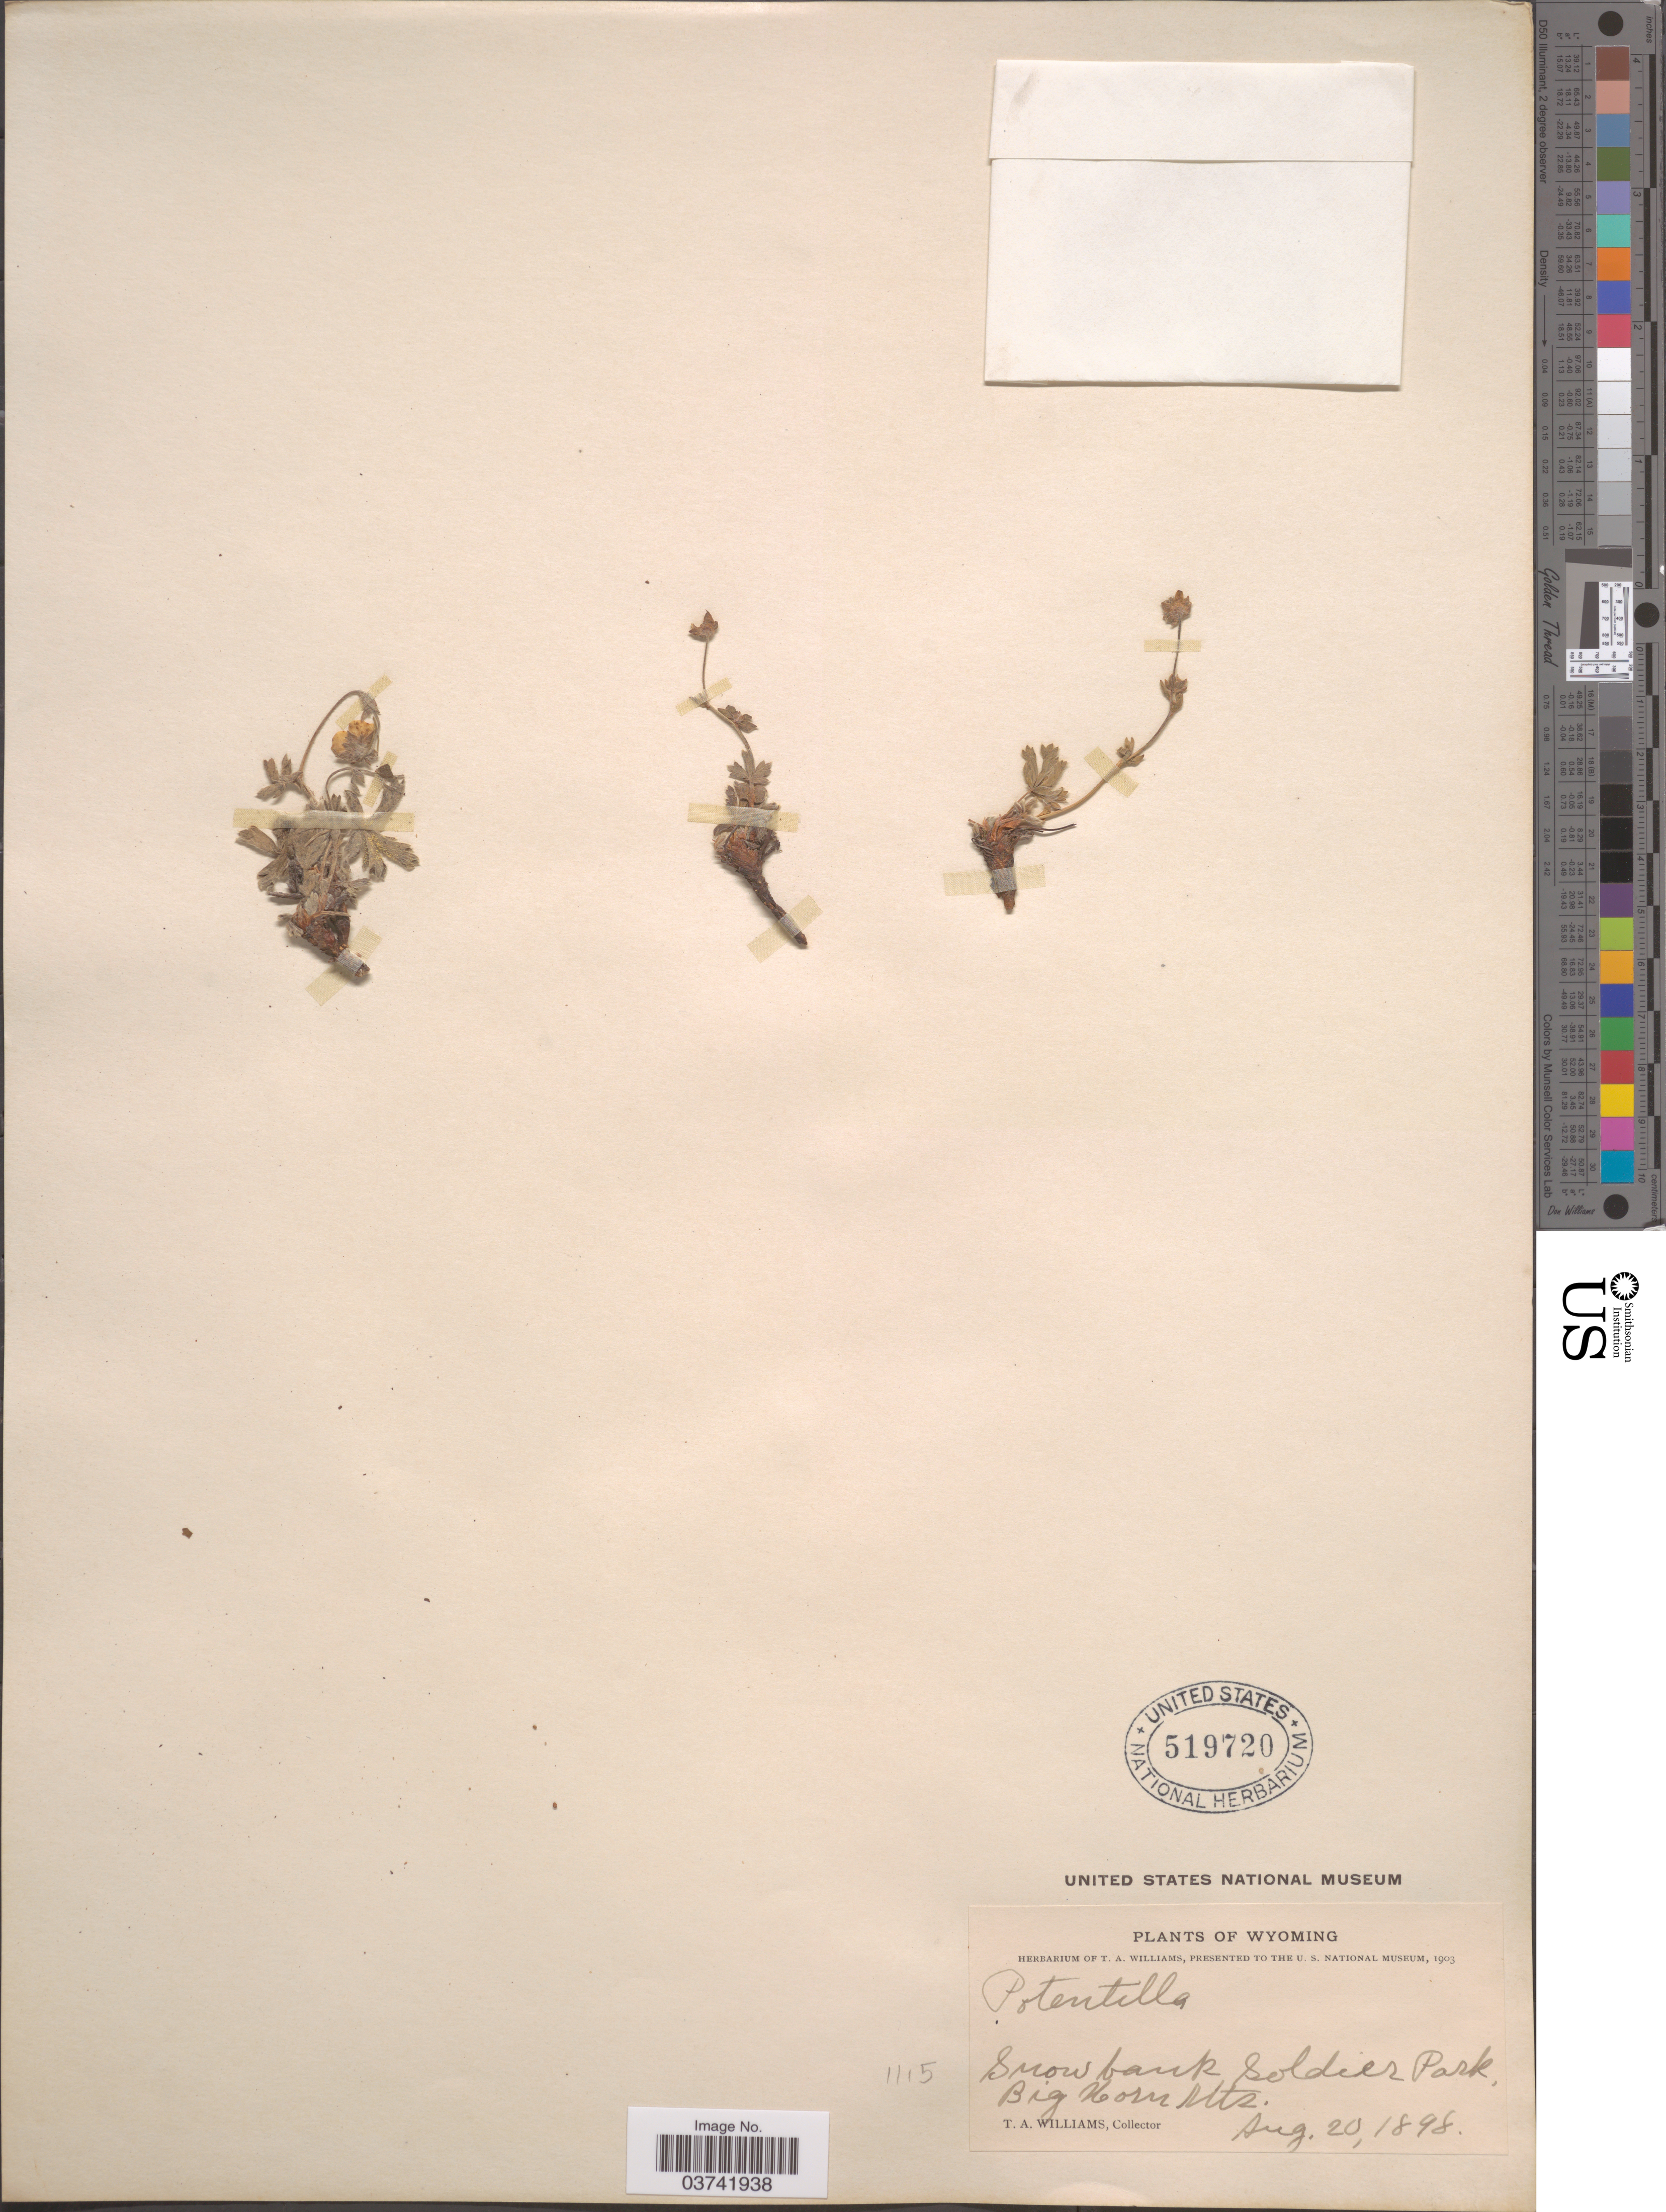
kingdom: Plantae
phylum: Tracheophyta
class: Magnoliopsida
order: Rosales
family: Rosaceae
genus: Potentilla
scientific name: Potentilla sp.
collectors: T. Williams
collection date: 1898-08-20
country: United States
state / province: Wyoming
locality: Snow bank Soldier Park, Big Horn Mts.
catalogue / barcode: US 519720